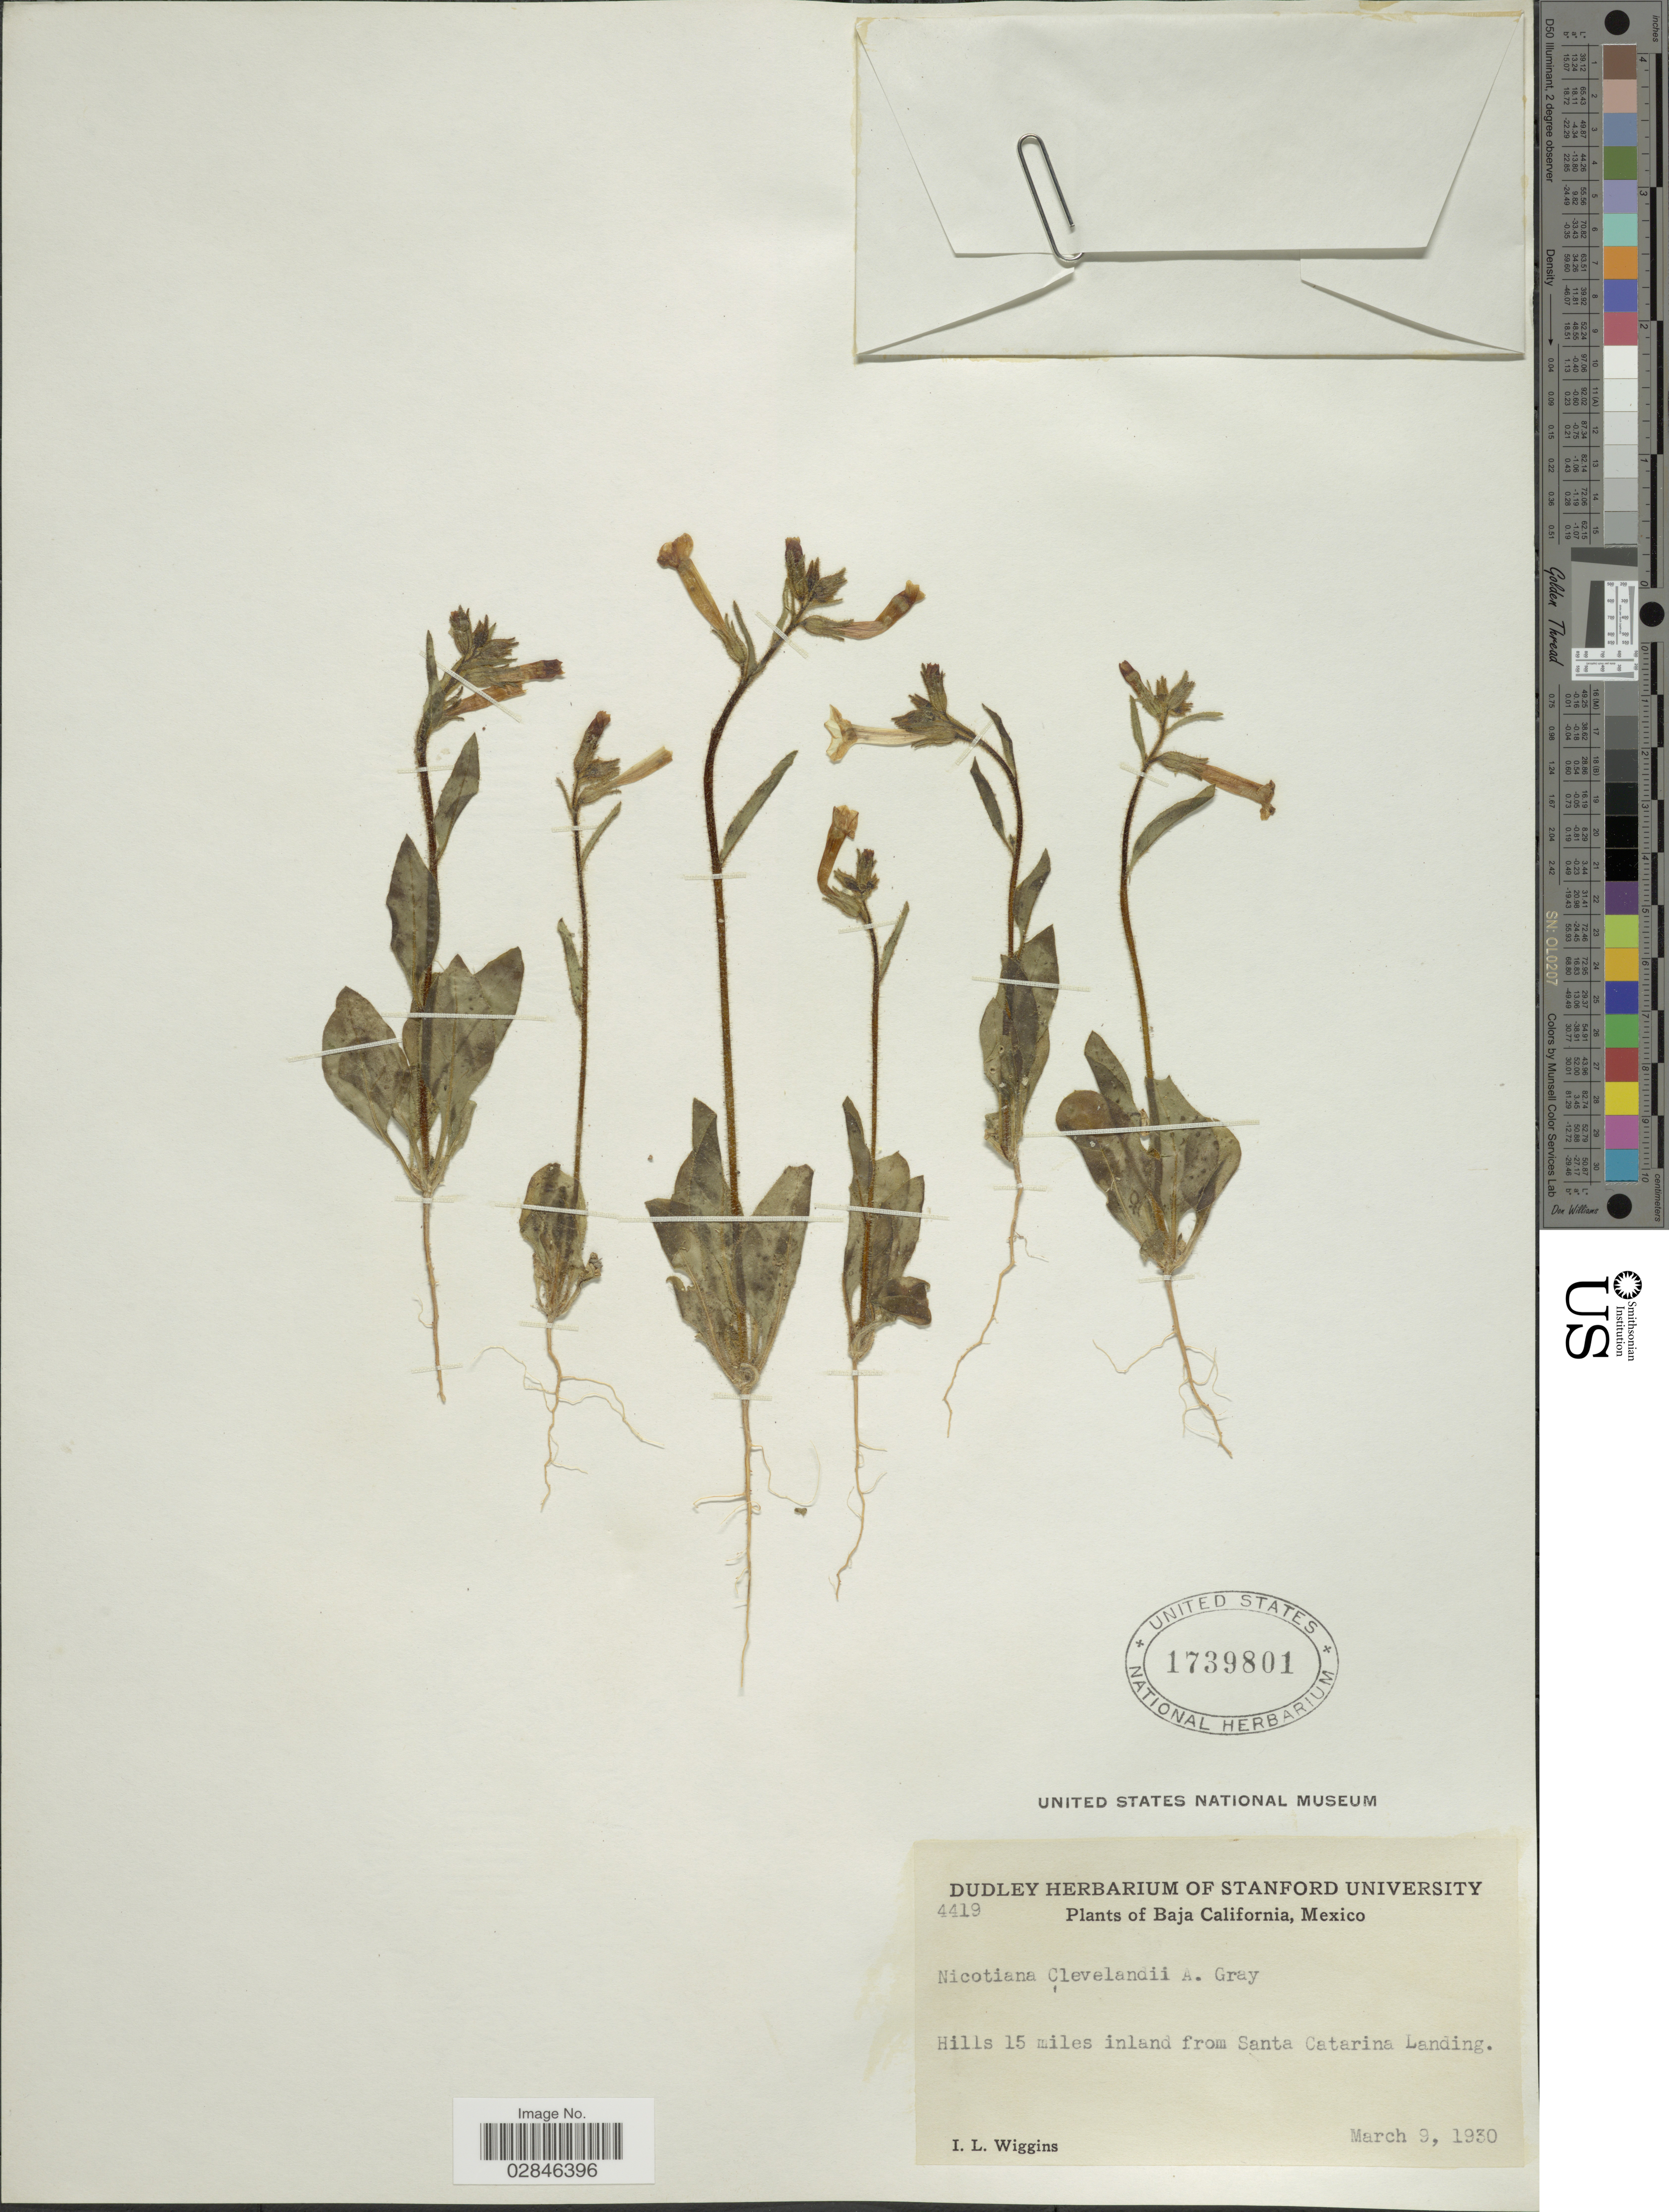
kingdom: Plantae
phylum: Tracheophyta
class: Magnoliopsida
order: Solanales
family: Solanaceae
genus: Nicotiana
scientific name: Nicotiana clevelandii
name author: A. Gray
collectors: I. L. Wiggins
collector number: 4419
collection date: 1930-03-09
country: Mexico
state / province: Baja California Norte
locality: Hills 15 miles inland from Santa Catarina Landing.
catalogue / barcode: US 1739801